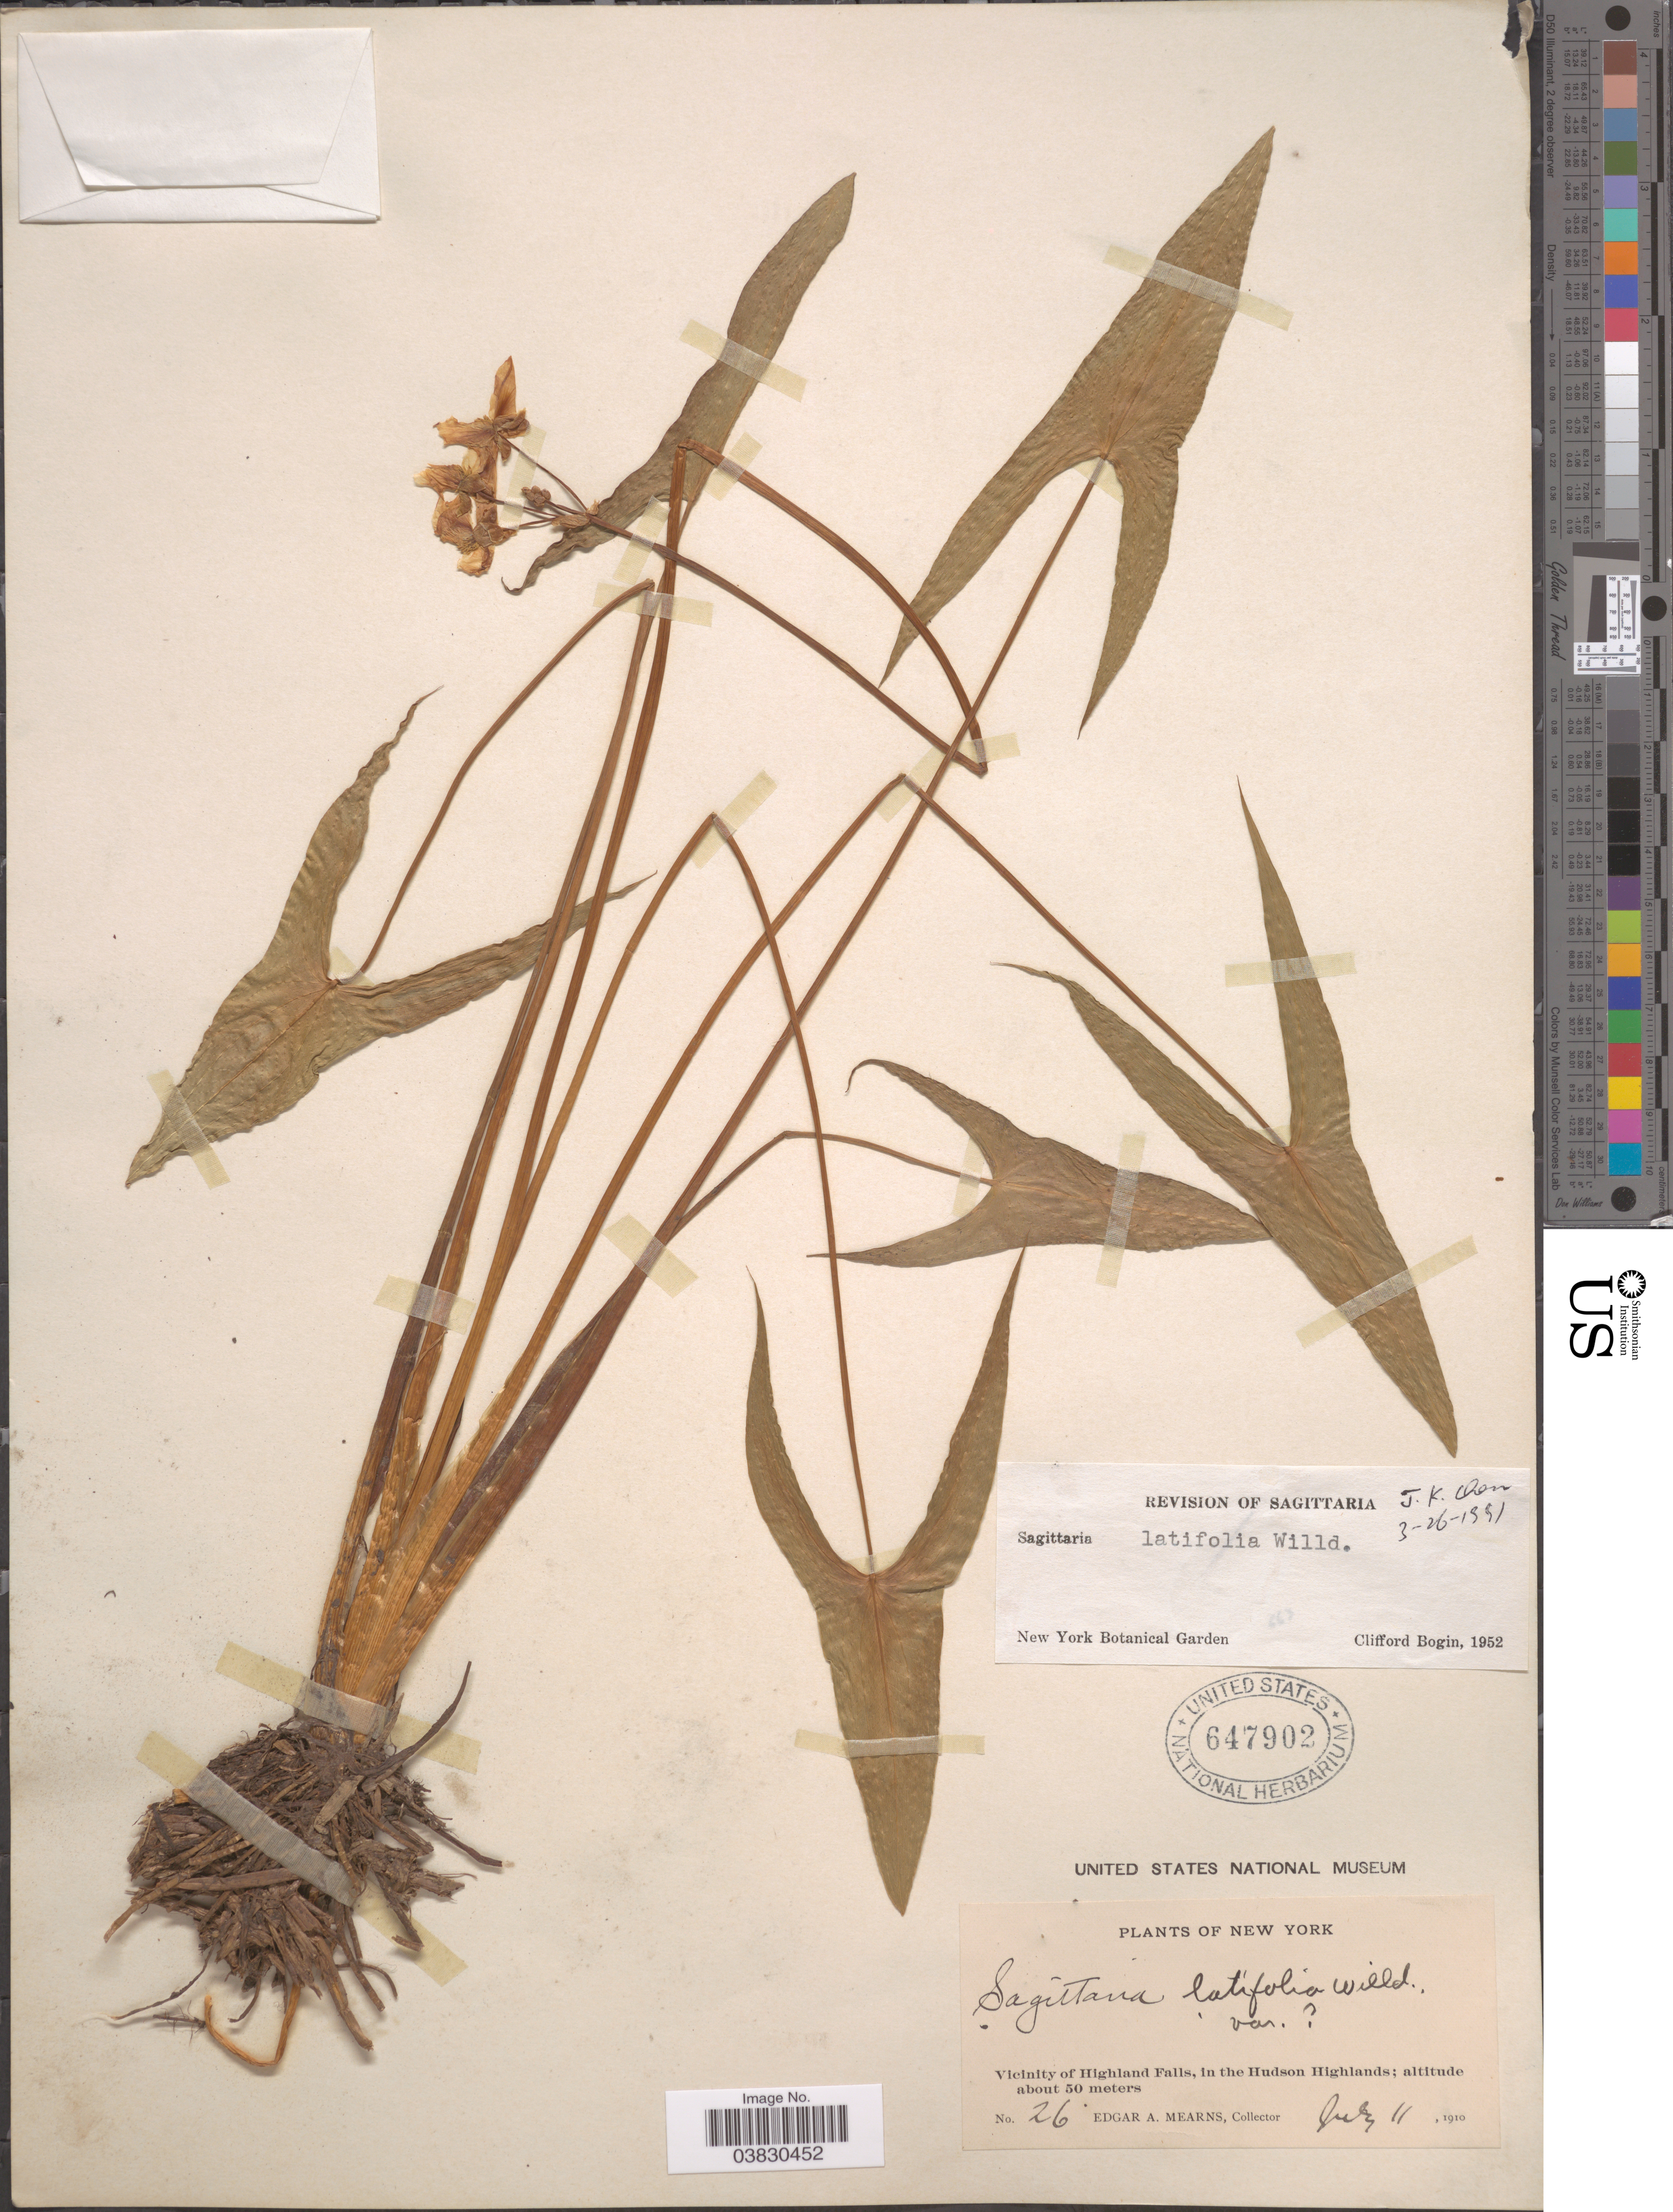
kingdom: Plantae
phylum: Tracheophyta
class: Liliopsida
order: Alismatales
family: Alismataceae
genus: Sagittaria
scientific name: Sagittaria latifolia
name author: Willd.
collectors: E. A. Mearns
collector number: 26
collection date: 1910-07-11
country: United States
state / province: New York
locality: Vicinity of Highland Falls, in the Hudson Highlands.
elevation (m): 50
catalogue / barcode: US 647902